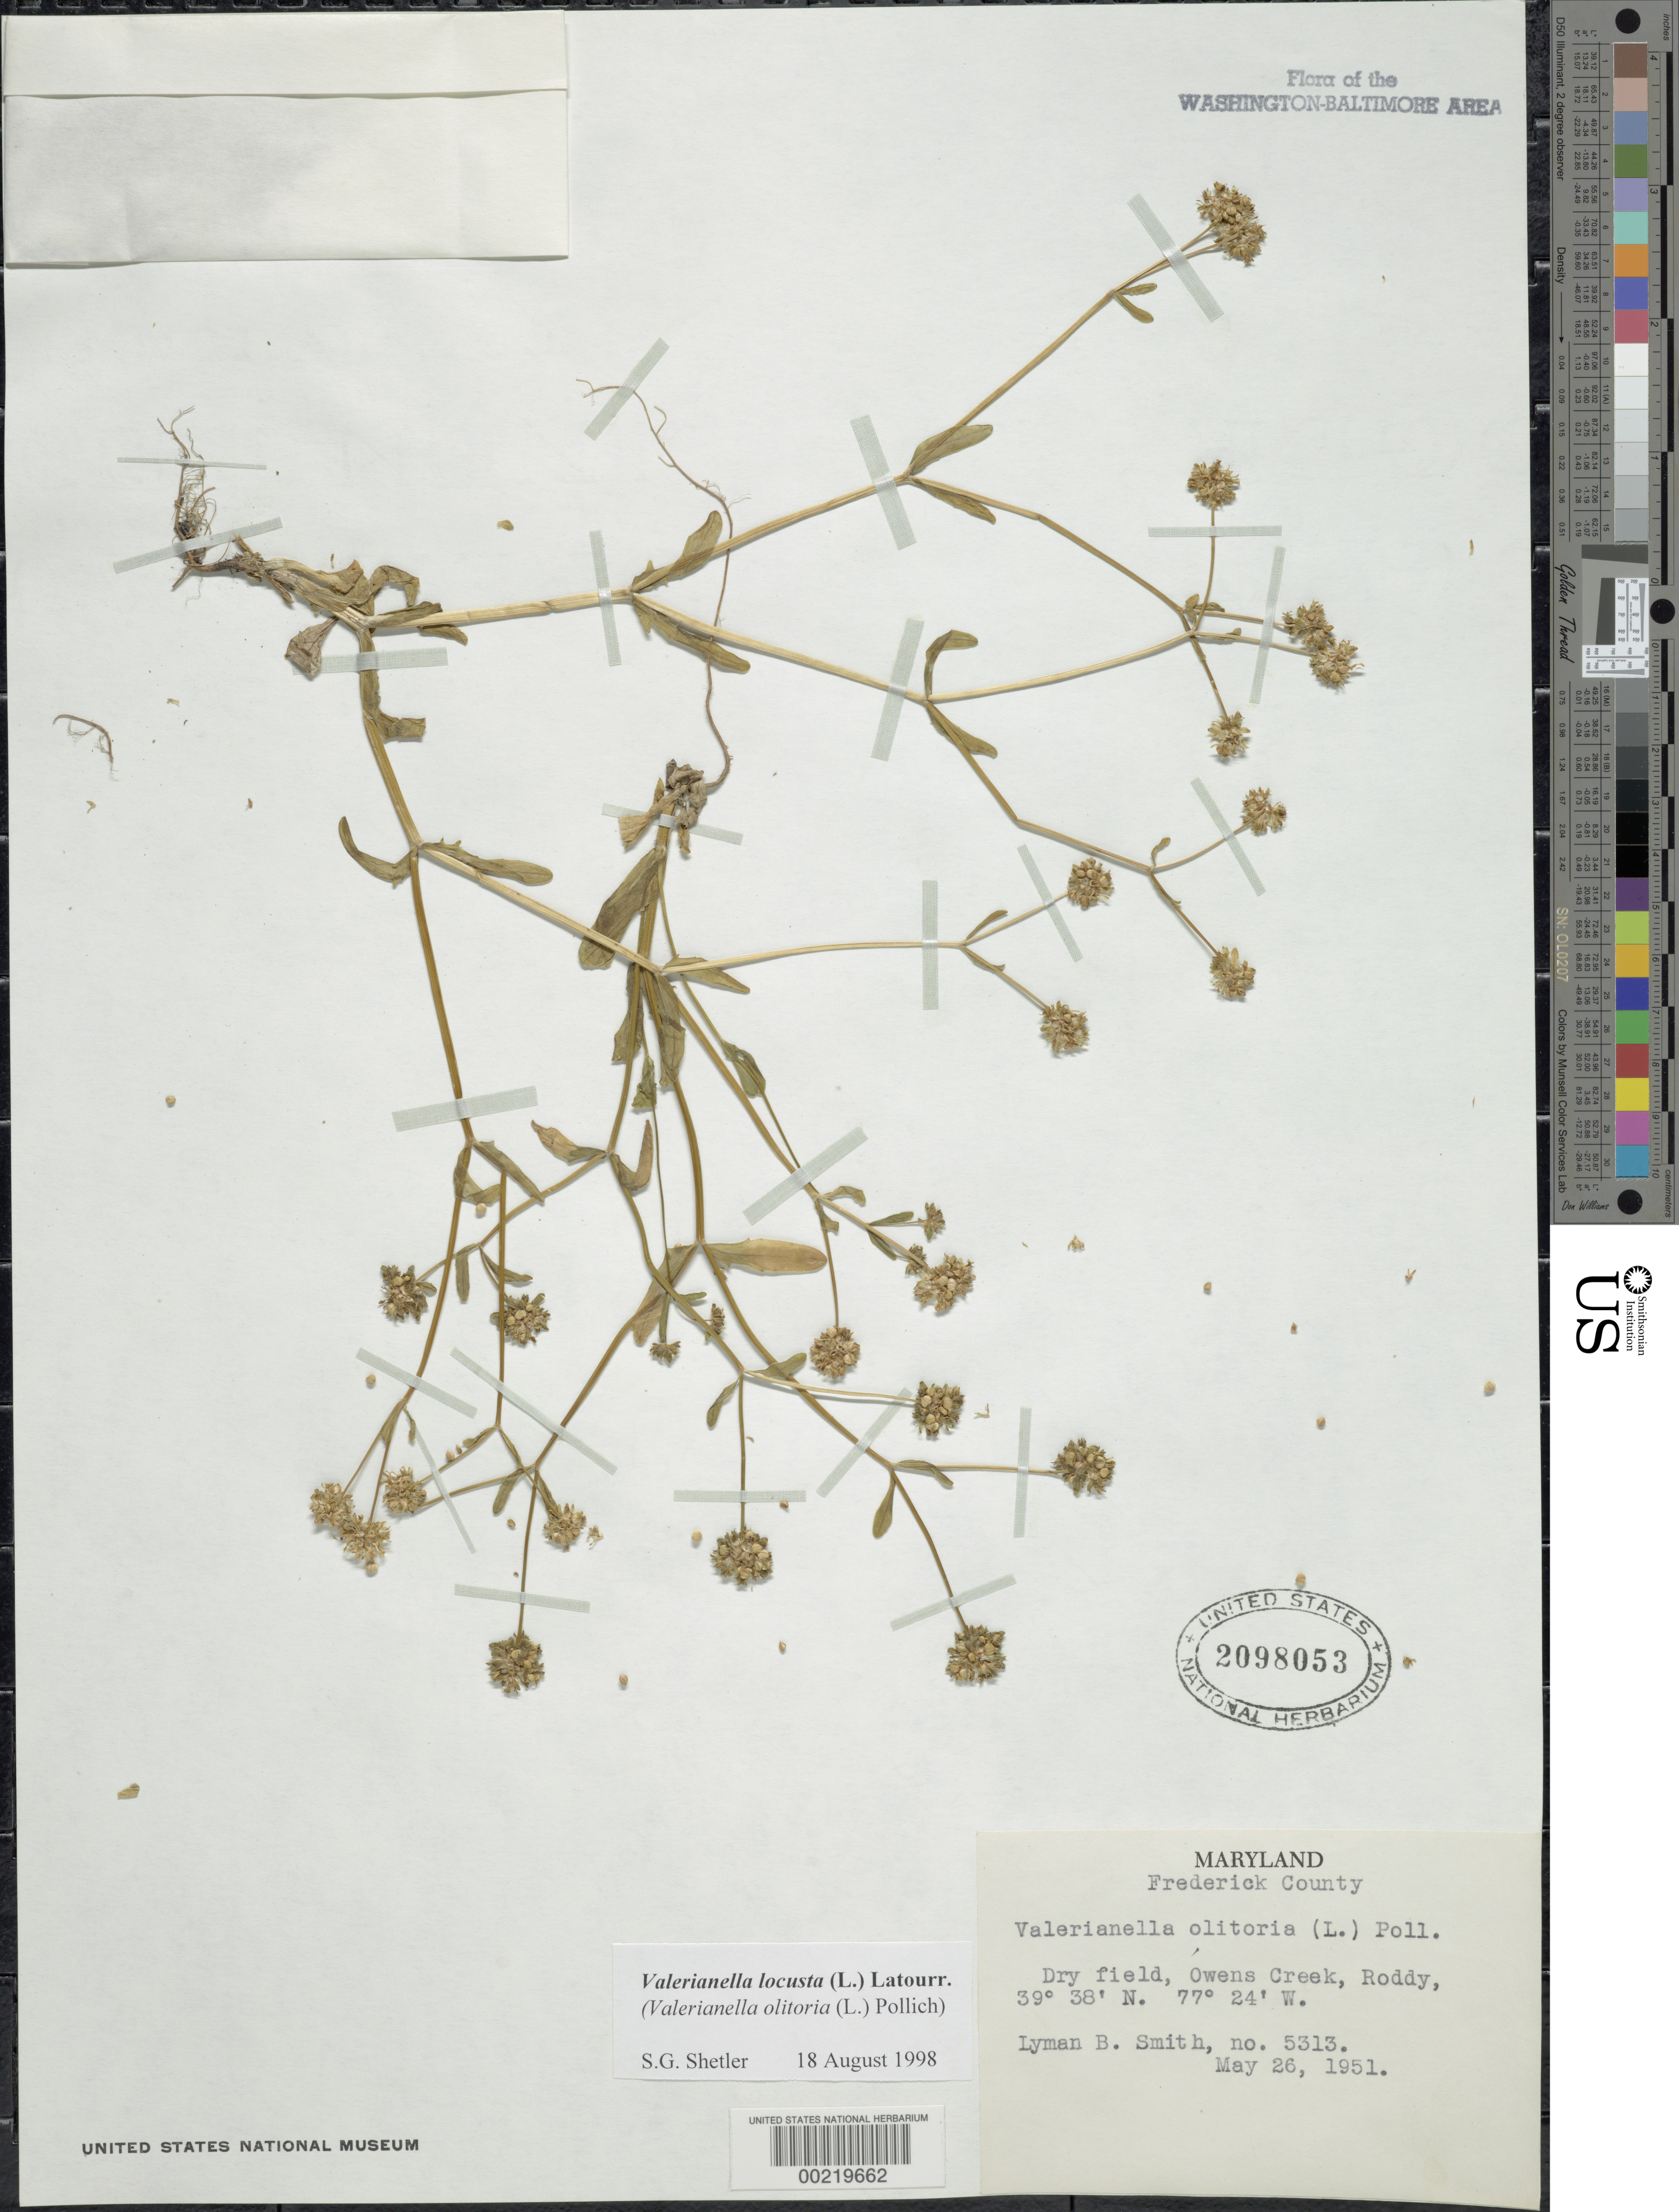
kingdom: Plantae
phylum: Tracheophyta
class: Magnoliopsida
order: Dipsacales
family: Caprifoliaceae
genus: Valerianella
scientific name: Valerianella locusta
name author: (L.) Latourr.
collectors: L. Smith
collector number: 5313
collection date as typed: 26 May 1951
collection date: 1951-05-26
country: United States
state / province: Maryland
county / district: Frederick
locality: S W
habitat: Dry field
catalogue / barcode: US 2098053